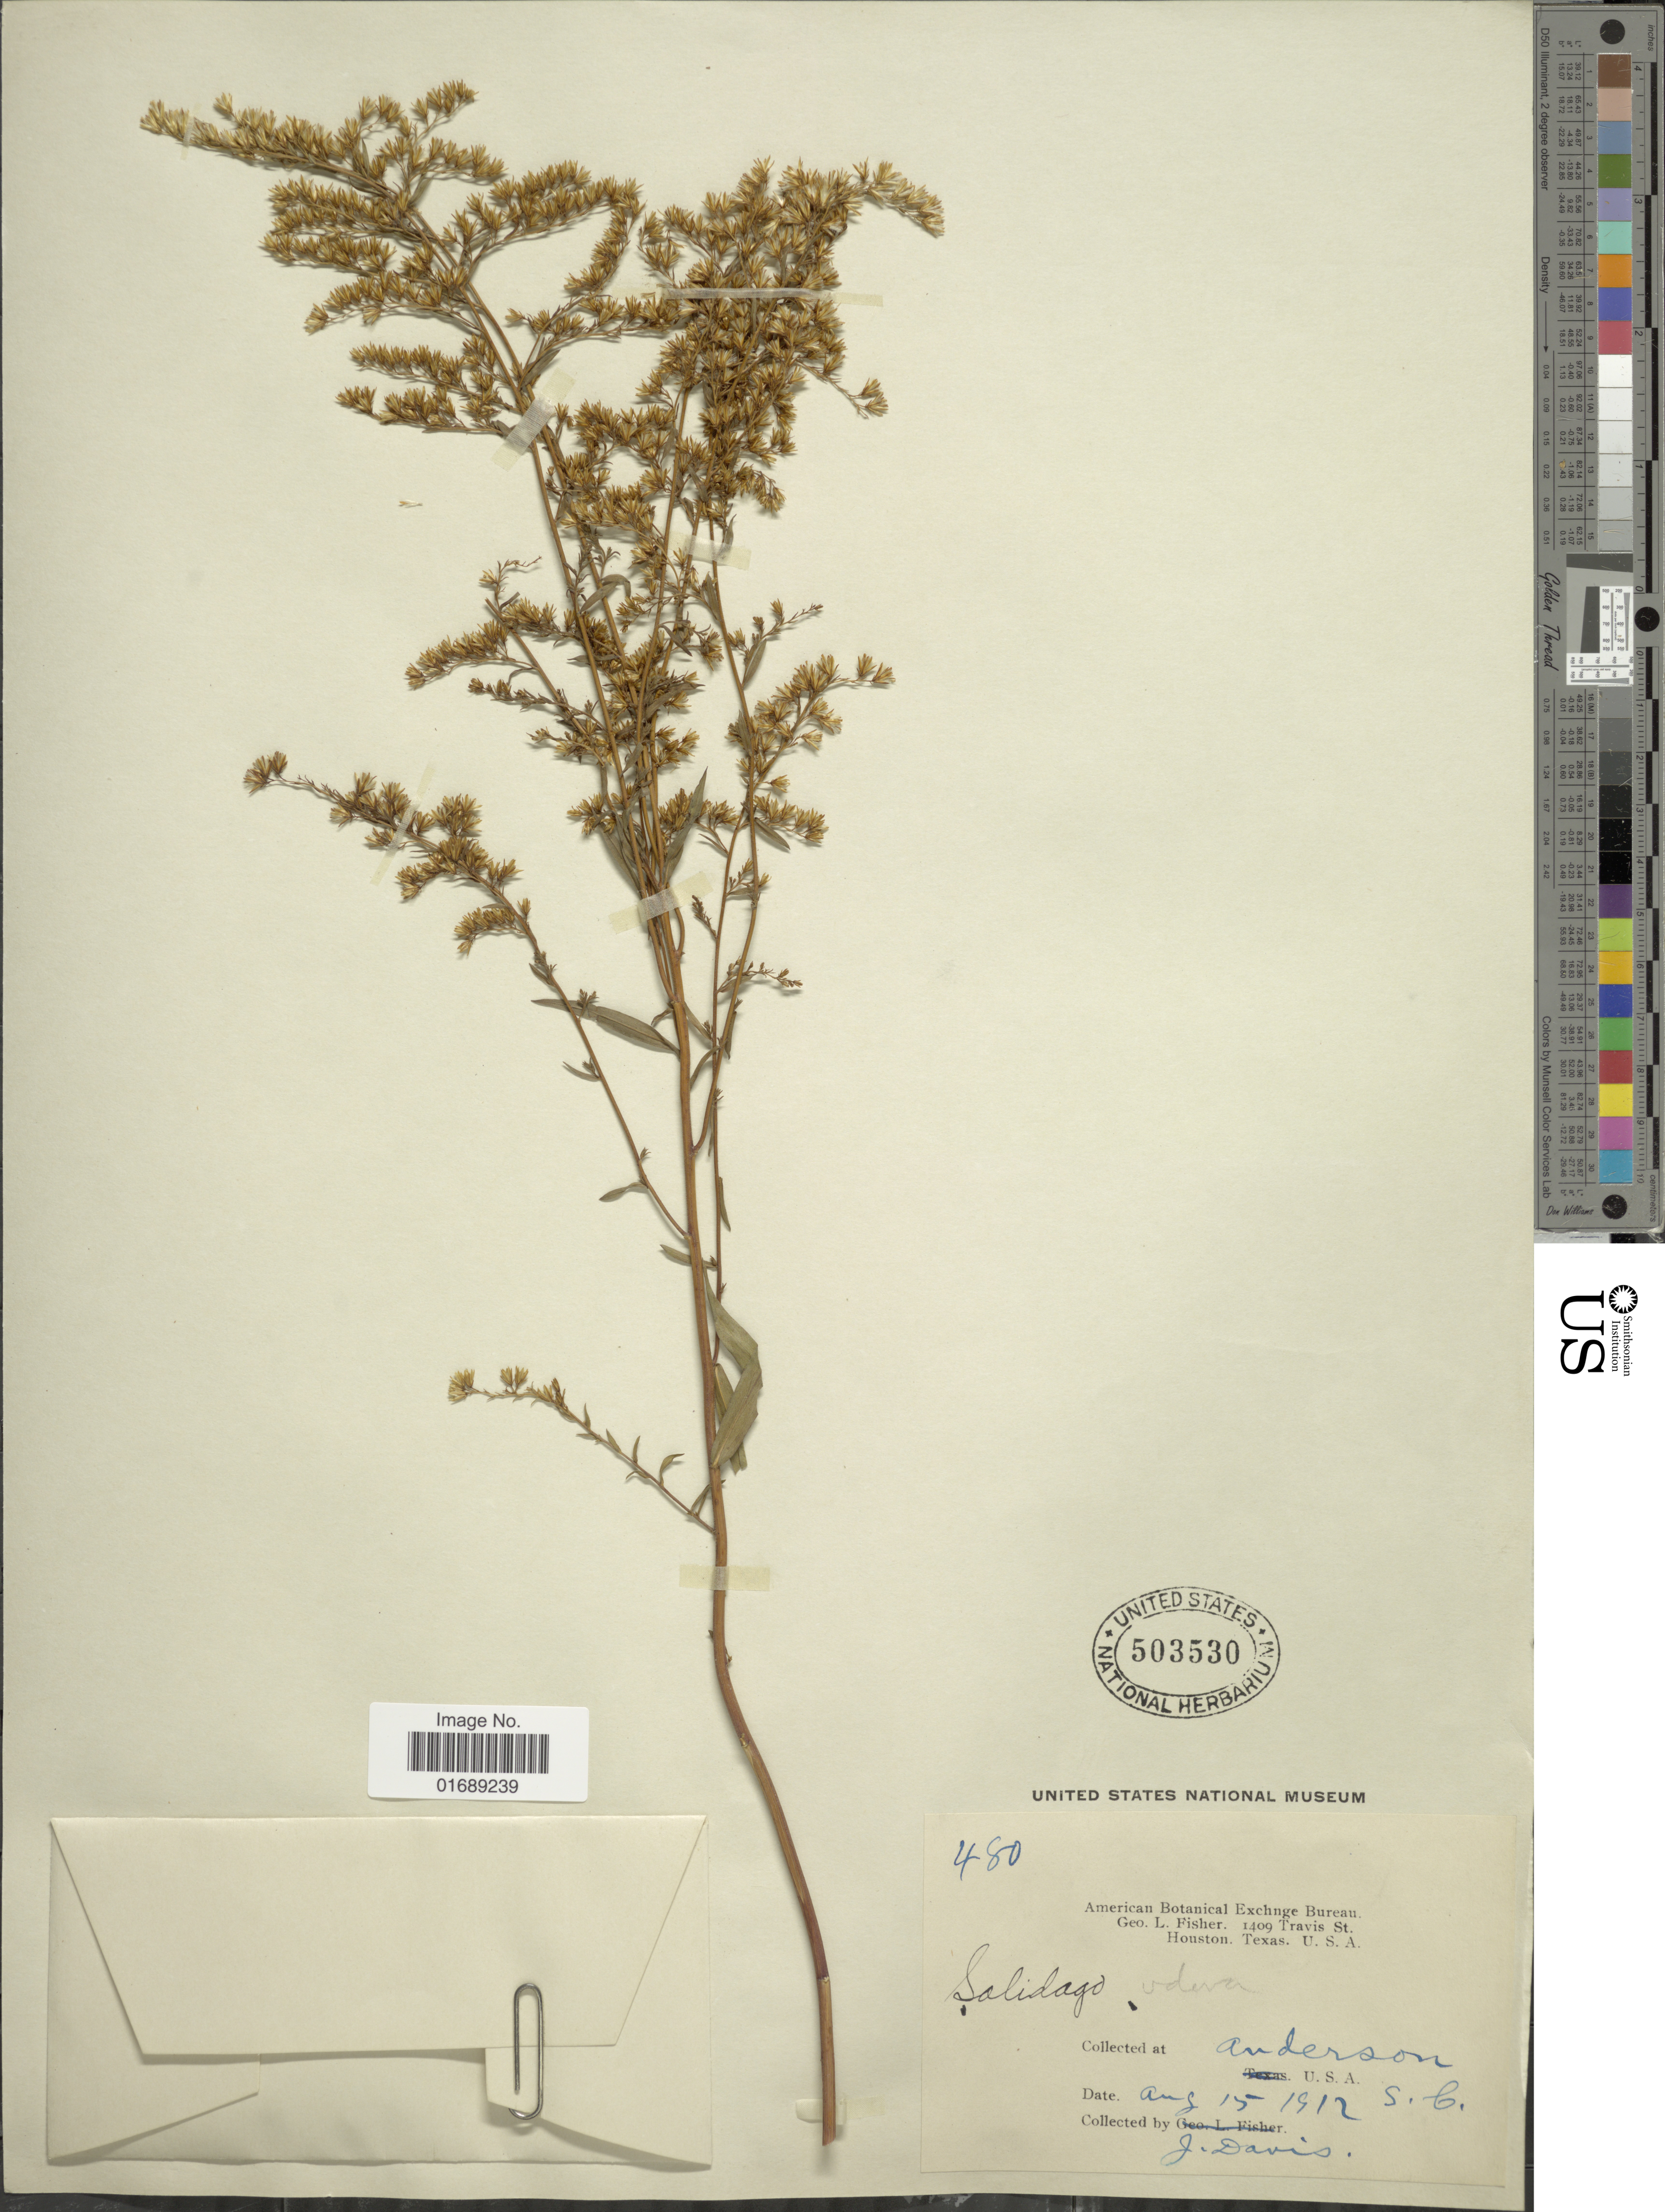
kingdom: Plantae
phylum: Tracheophyta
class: Magnoliopsida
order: Asterales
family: Asteraceae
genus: Solidago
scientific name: Solidago odora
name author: Aiton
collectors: J. Davis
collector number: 480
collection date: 1912-08-15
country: United States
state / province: South Carolina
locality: Anderson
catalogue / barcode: US 503530